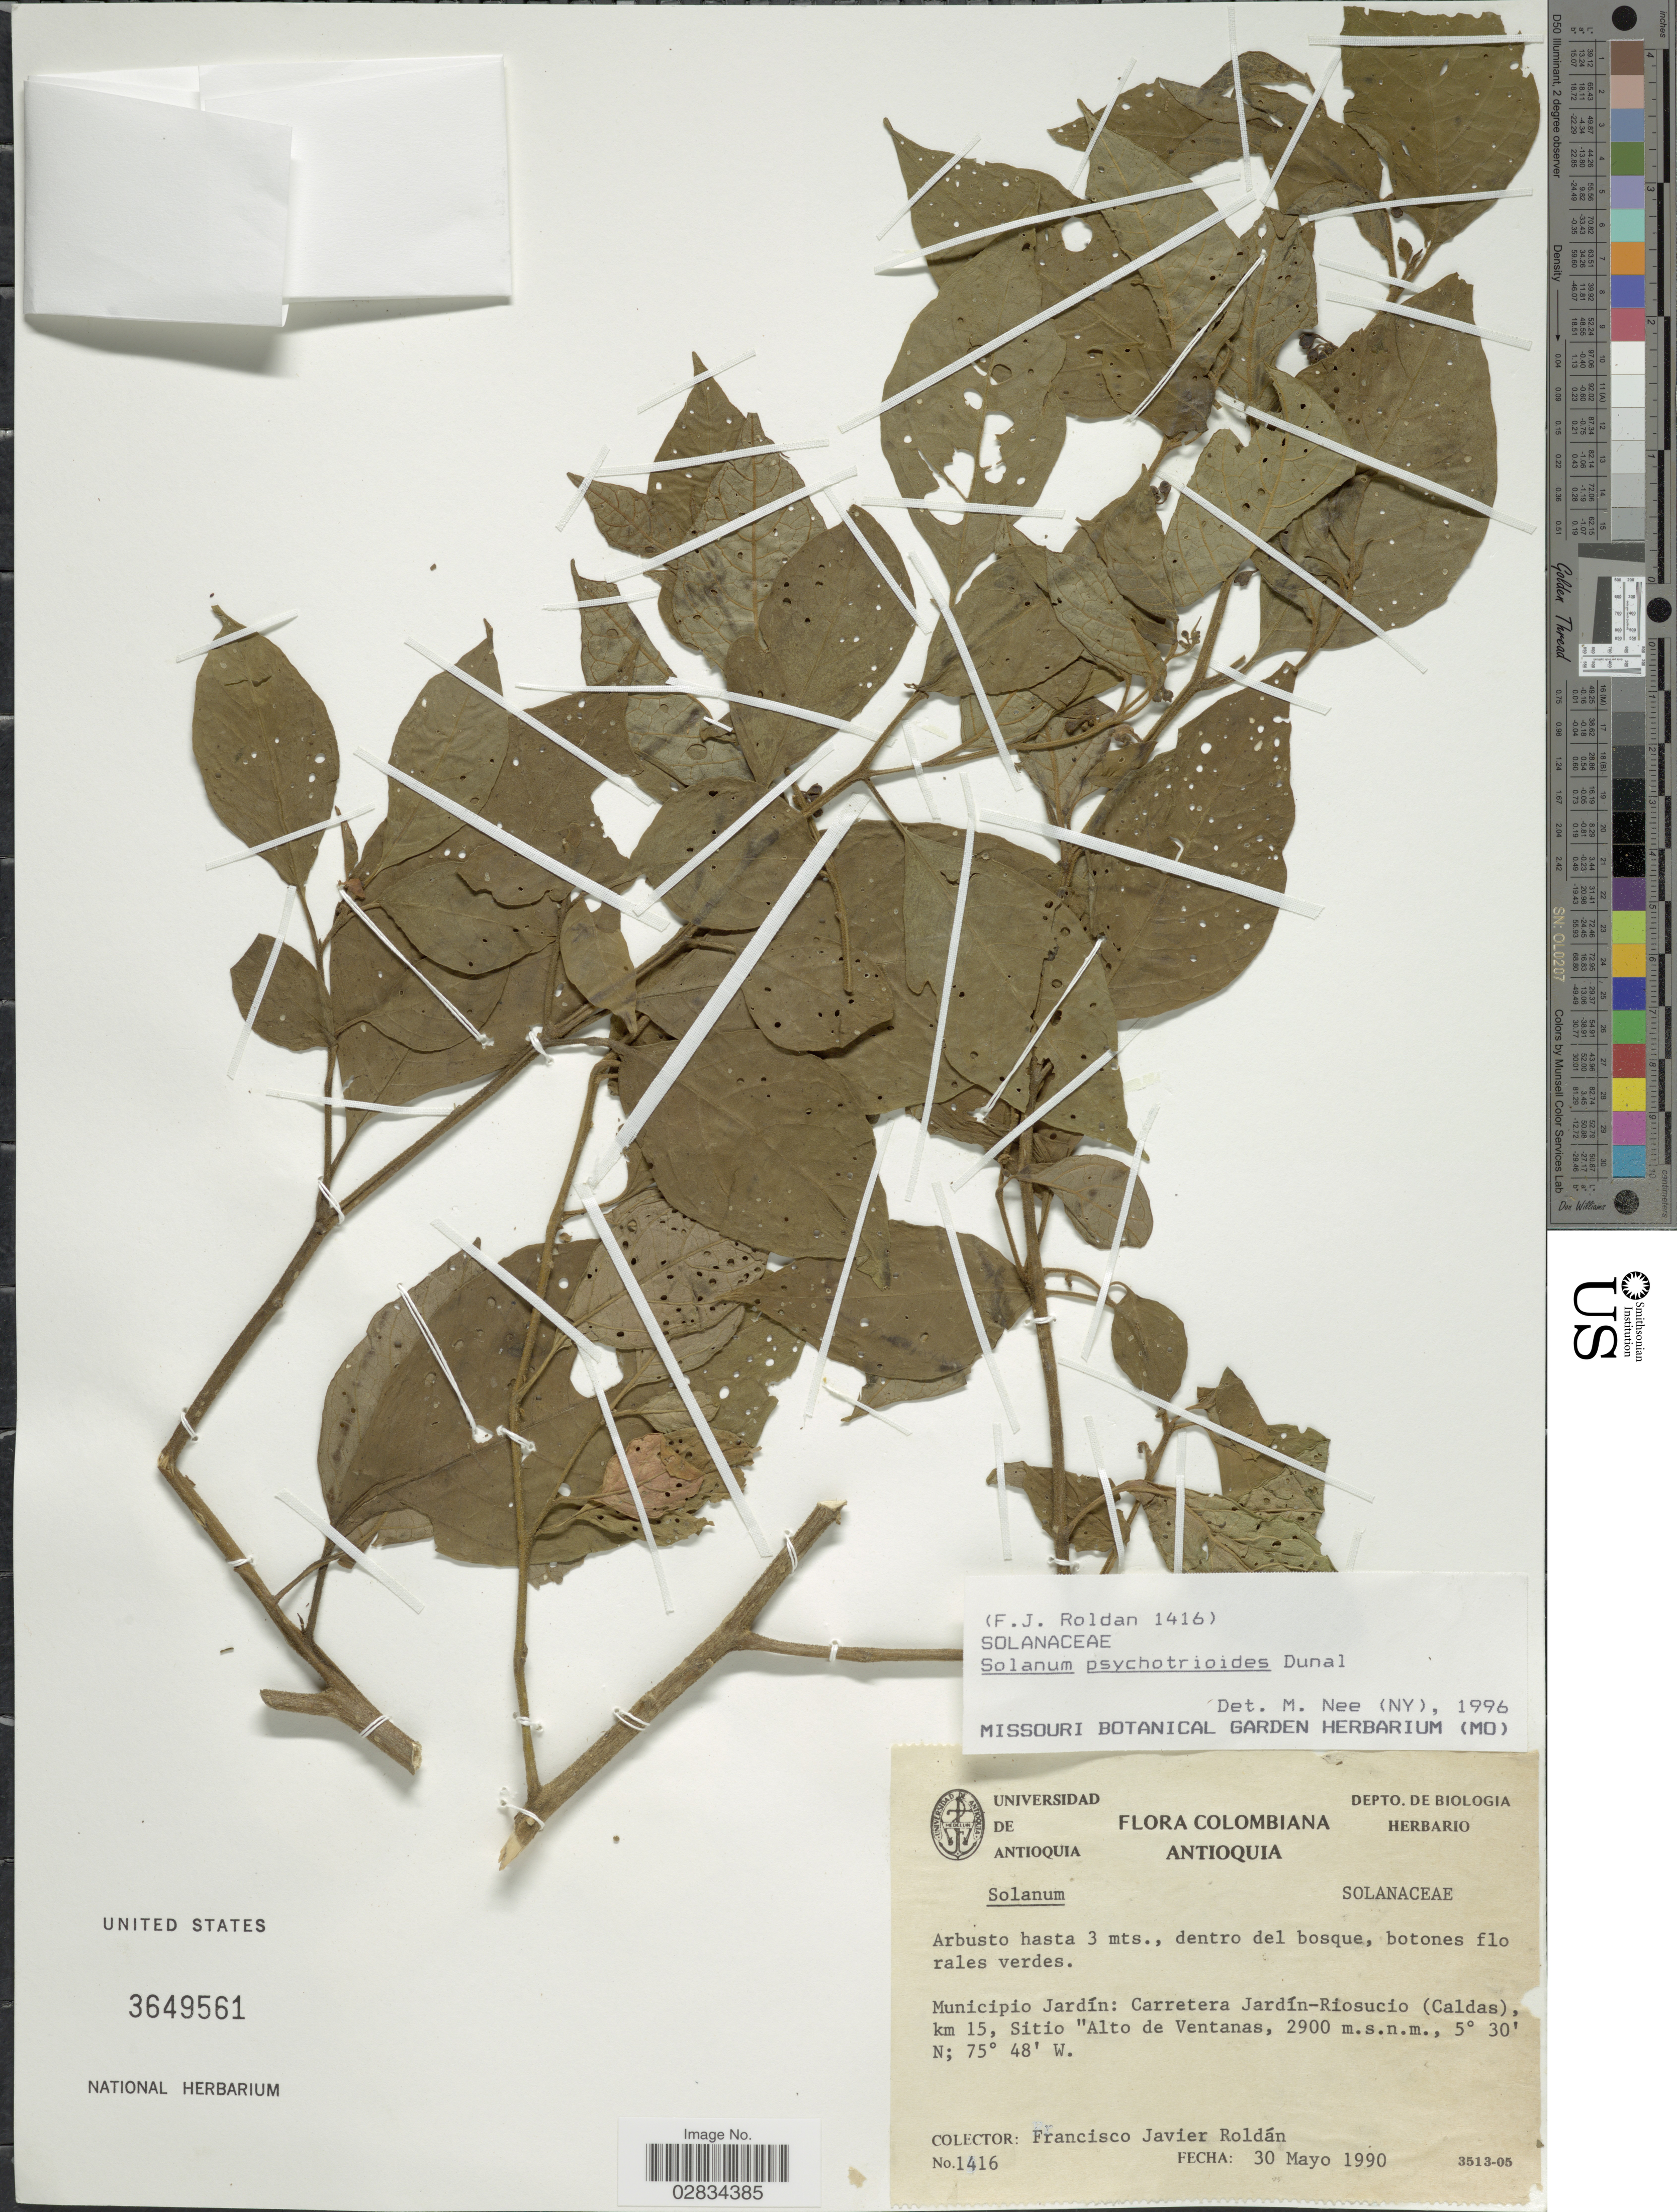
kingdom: Plantae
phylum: Tracheophyta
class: Magnoliopsida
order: Solanales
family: Solanaceae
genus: Solanum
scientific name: Solanum psychotrioides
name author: Dunal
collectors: F. J. Roldán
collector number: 1416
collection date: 1990-05-30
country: Colombia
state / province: Antioquia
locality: Municipio Jardín: Carretera Jardín-Riosucio (Caldas), km 15, Sitio Alto de Ventanas.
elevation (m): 2900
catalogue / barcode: US 3649561